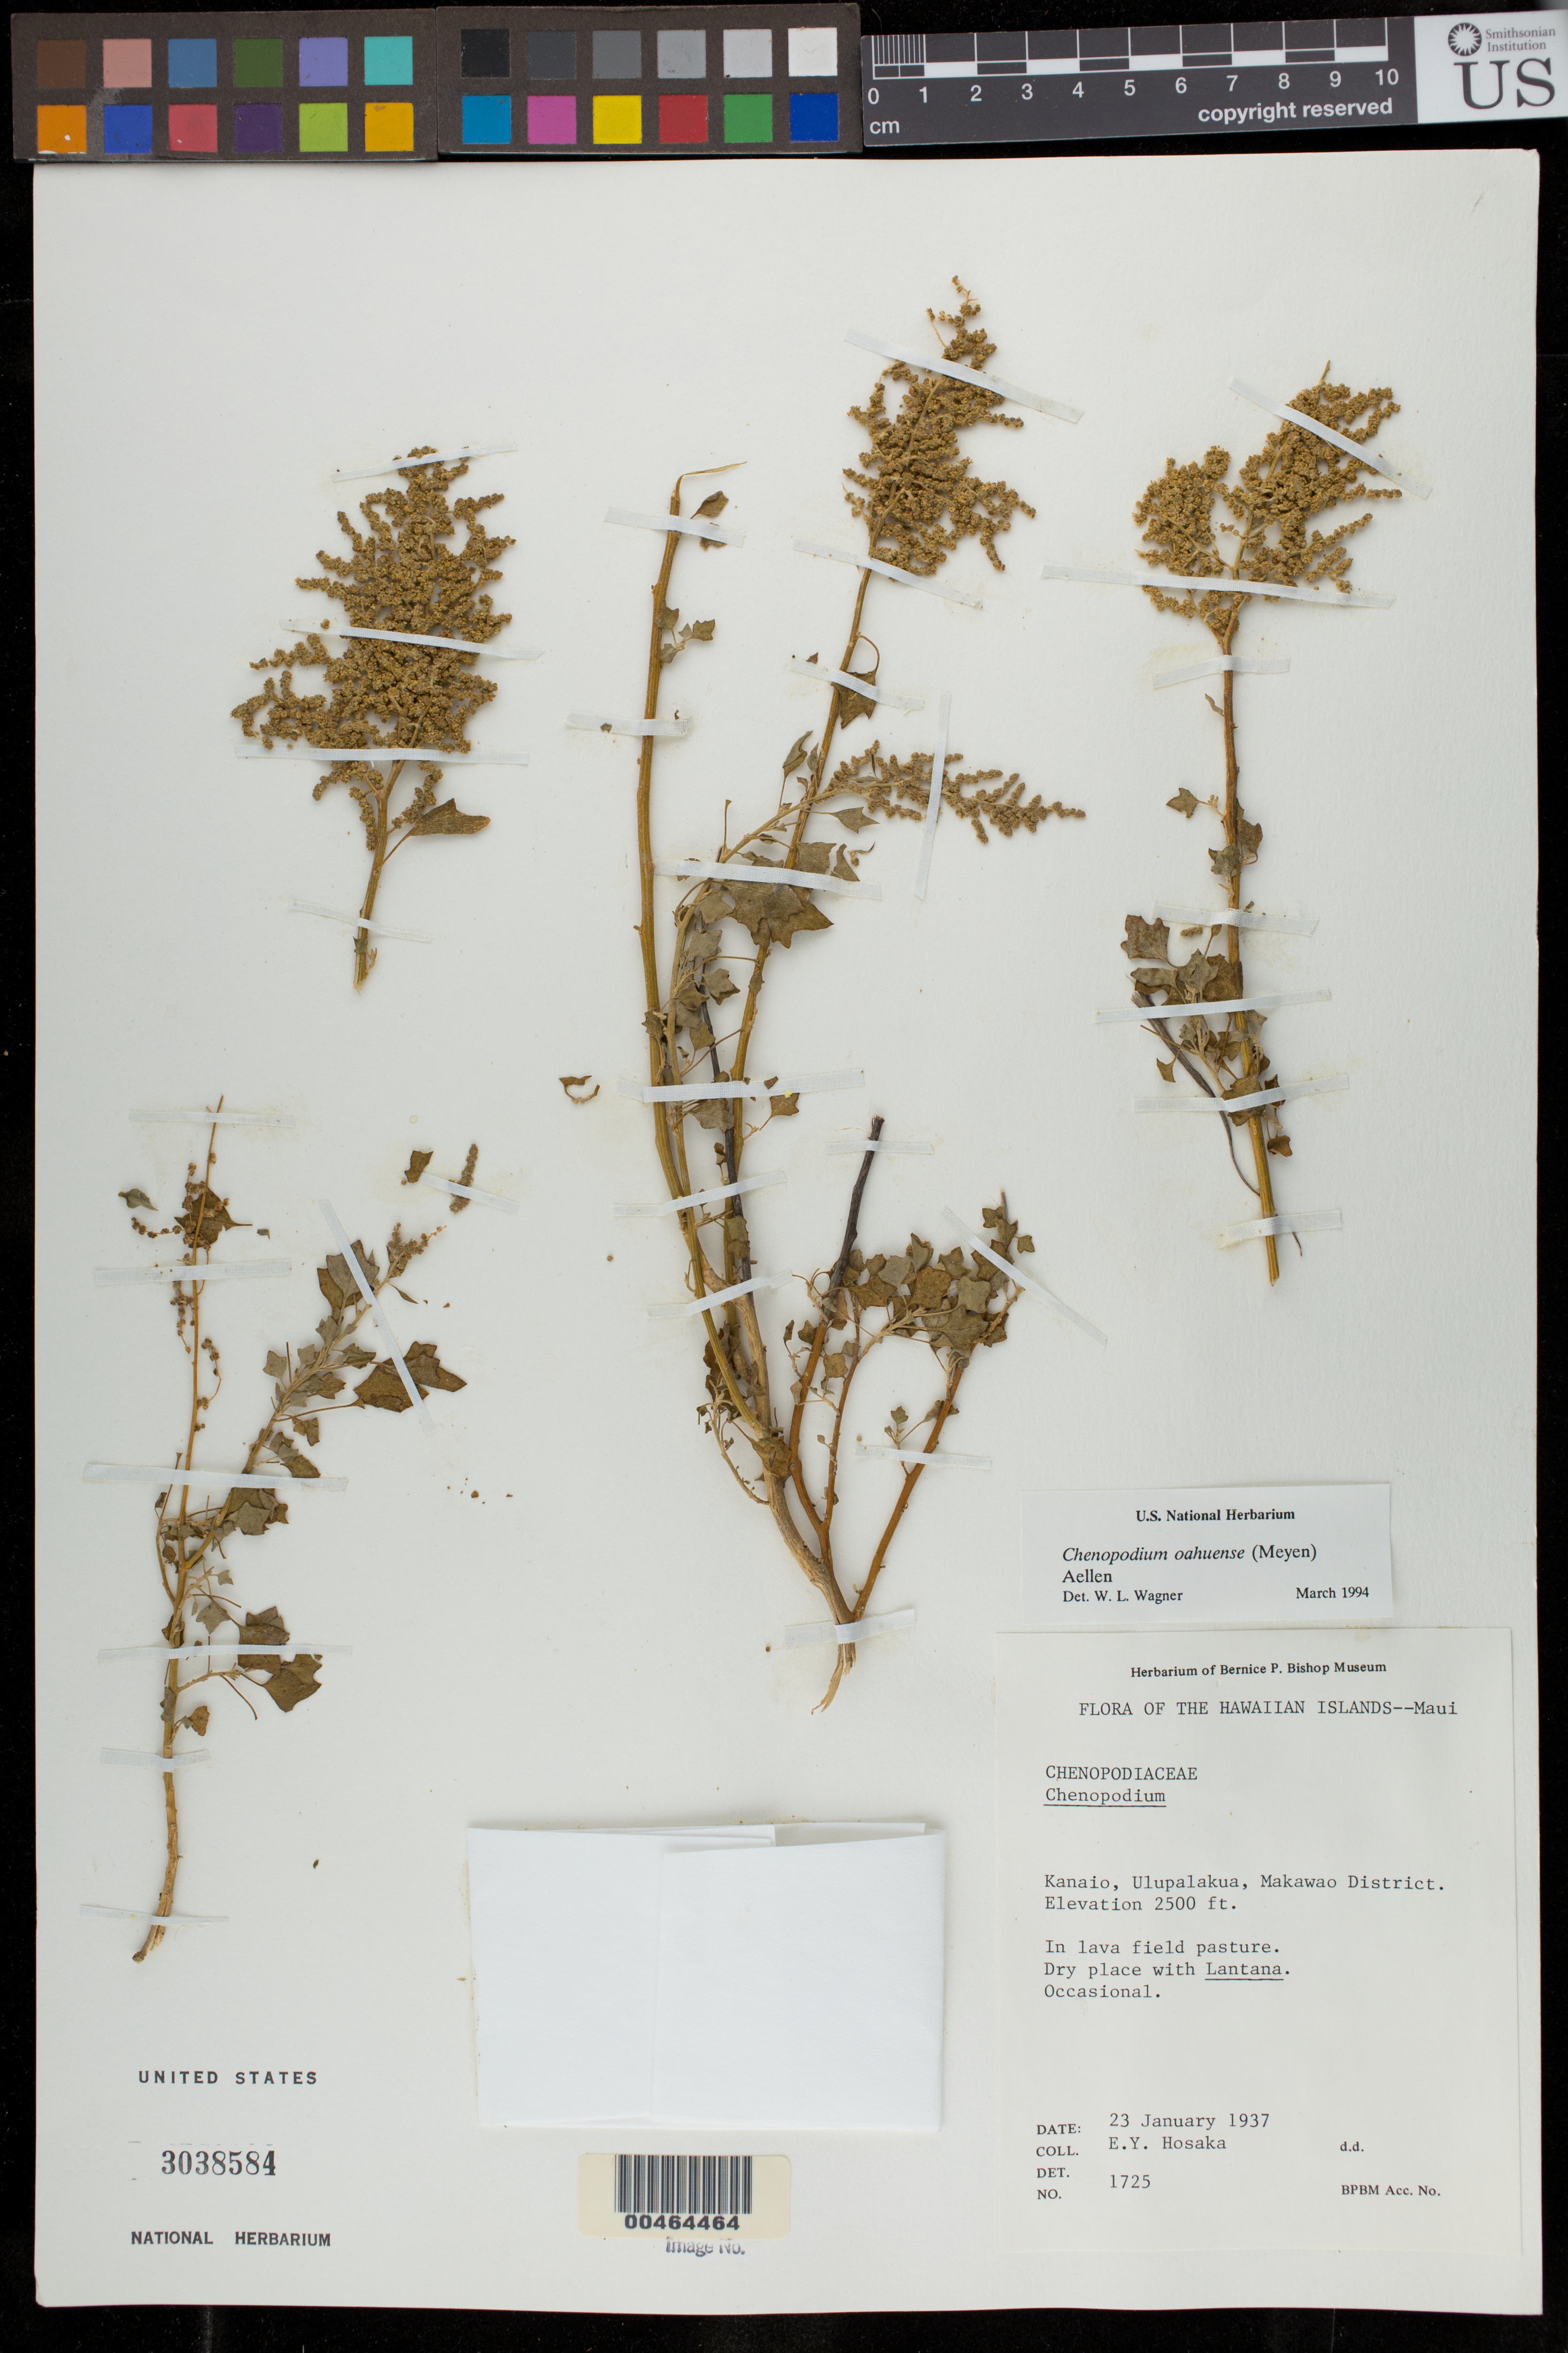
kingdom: Plantae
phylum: Tracheophyta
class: Magnoliopsida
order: Caryophyllales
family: Amaranthaceae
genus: Chenopodium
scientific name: Chenopodium oahuense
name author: (Meyen) Aellen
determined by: Wagner, W. L., (BOT), Smithsonian Institution - National Museum of Natural History (UNITED STATES)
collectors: E. Y. Hosaka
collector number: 1725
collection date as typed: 23 Jan 1937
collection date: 1937-01-23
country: United States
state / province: Hawaii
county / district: Maui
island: Maui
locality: Kanaio, Ulupalakua, Makawao District.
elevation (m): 762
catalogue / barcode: US 3038584